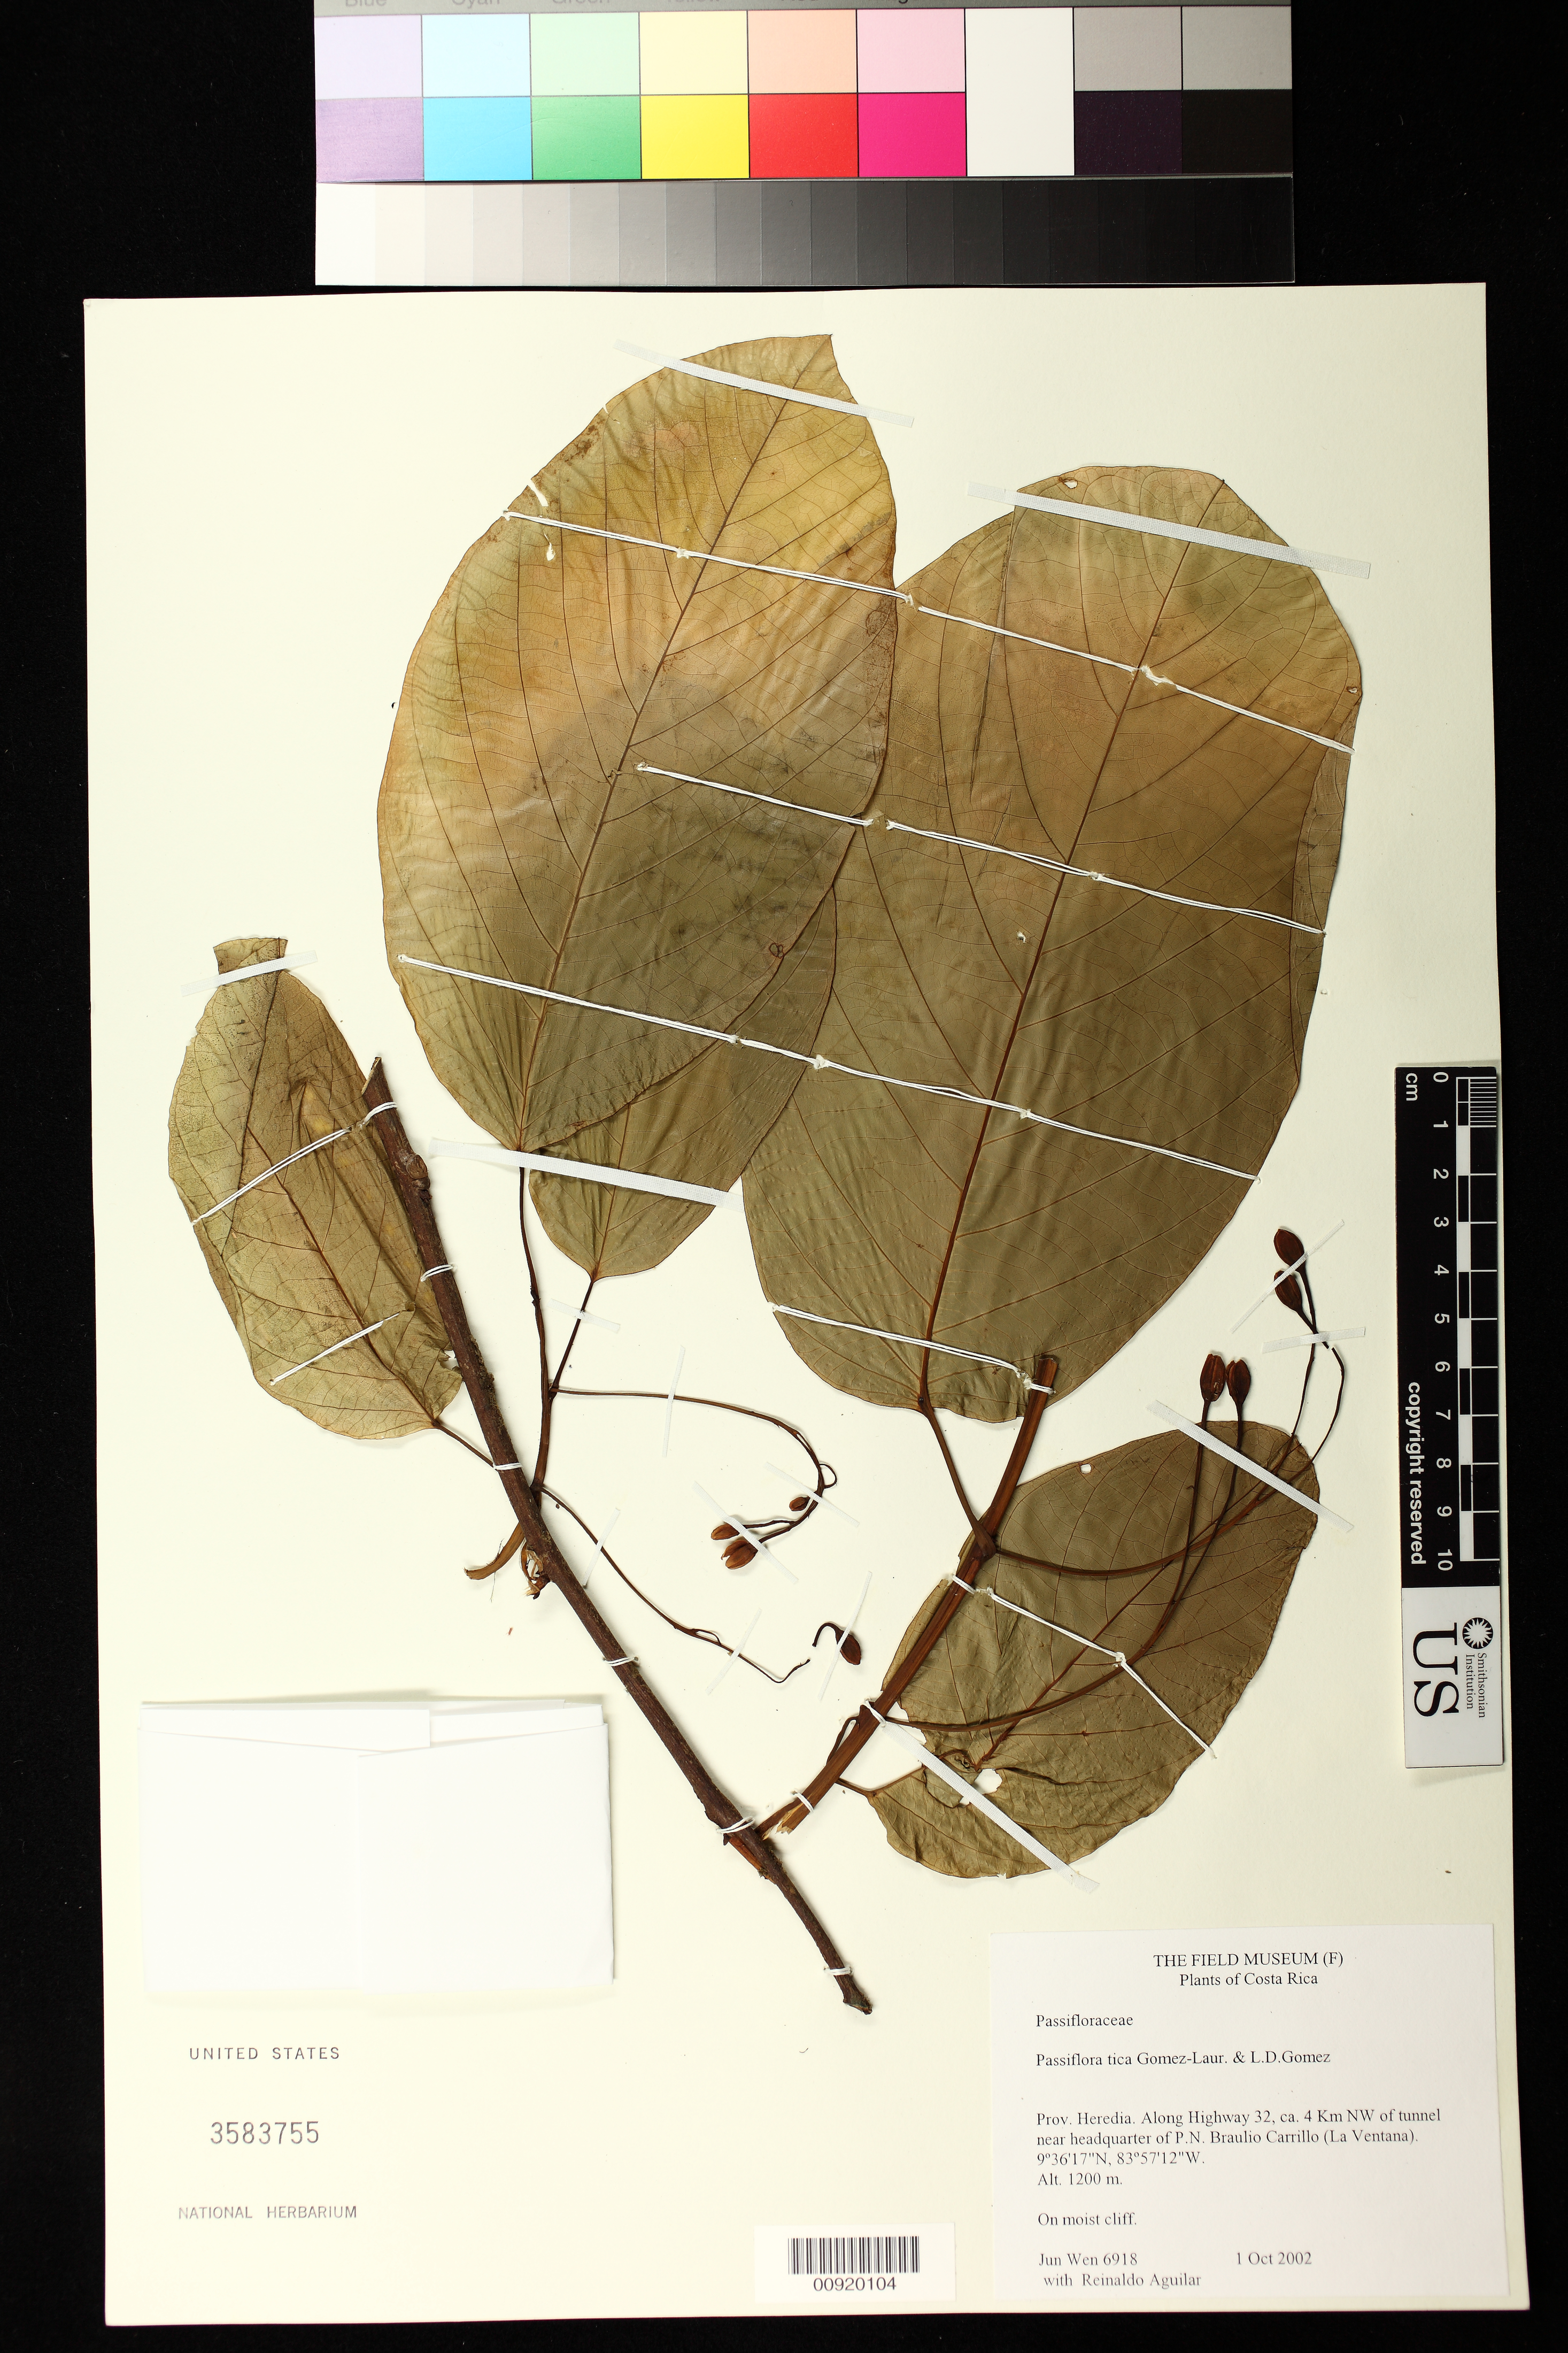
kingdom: Plantae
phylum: Tracheophyta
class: Magnoliopsida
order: Malpighiales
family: Passifloraceae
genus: Passiflora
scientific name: Passiflora tica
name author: Gómez-Laur. & L.D. Gómez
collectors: J. Wen & R. Aguilar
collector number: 6918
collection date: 2002-10-01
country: Costa Rica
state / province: Heredia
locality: Along Hwy 32, ca. 4 km NW of tunnel near headquarters of P.N. Braulio Carrillo (La Ventana).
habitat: On moist cliff.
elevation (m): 1200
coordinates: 9 36 17 N, 83 57 12 W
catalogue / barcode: US 3583755